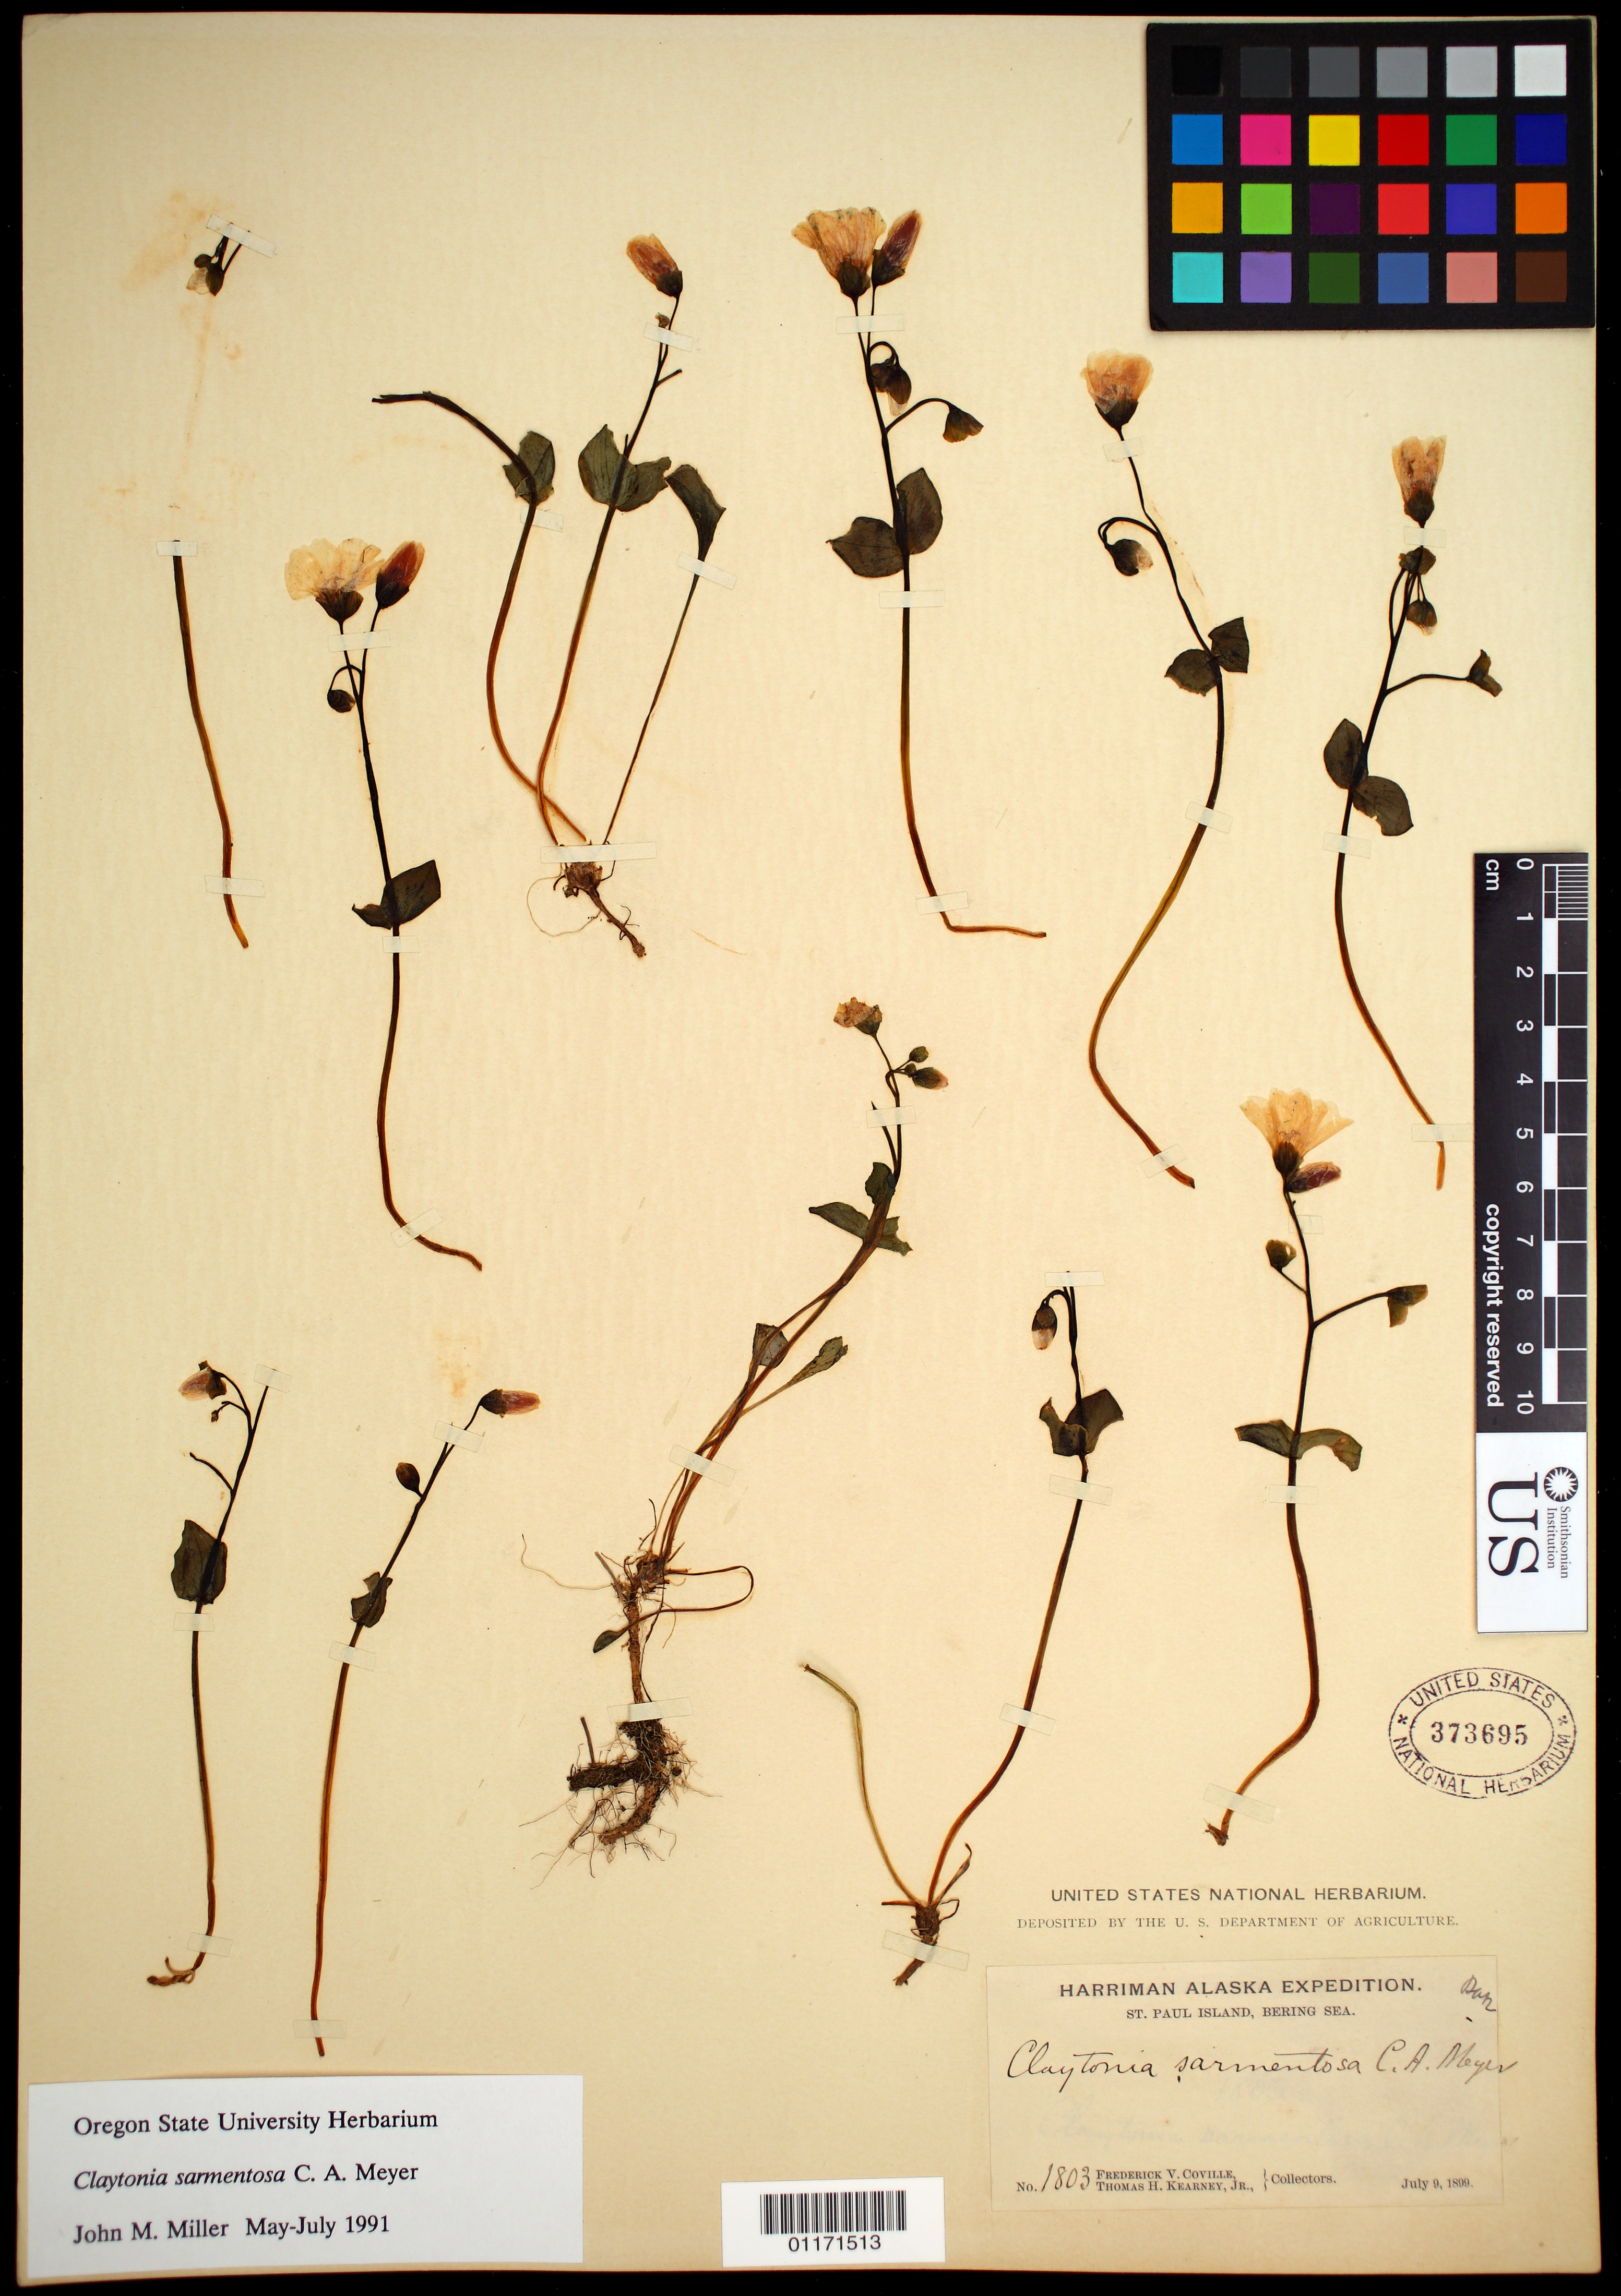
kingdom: Plantae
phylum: Tracheophyta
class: Magnoliopsida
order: Caryophyllales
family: Montiaceae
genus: Claytonia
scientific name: Claytonia sarmentosa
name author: C.A. Mey.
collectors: F. V. Coville & T. H. Kearney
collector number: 1803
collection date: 1899-07-09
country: United States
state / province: Alaska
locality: St Paul Island, Bering Sea.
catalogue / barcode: US 373695